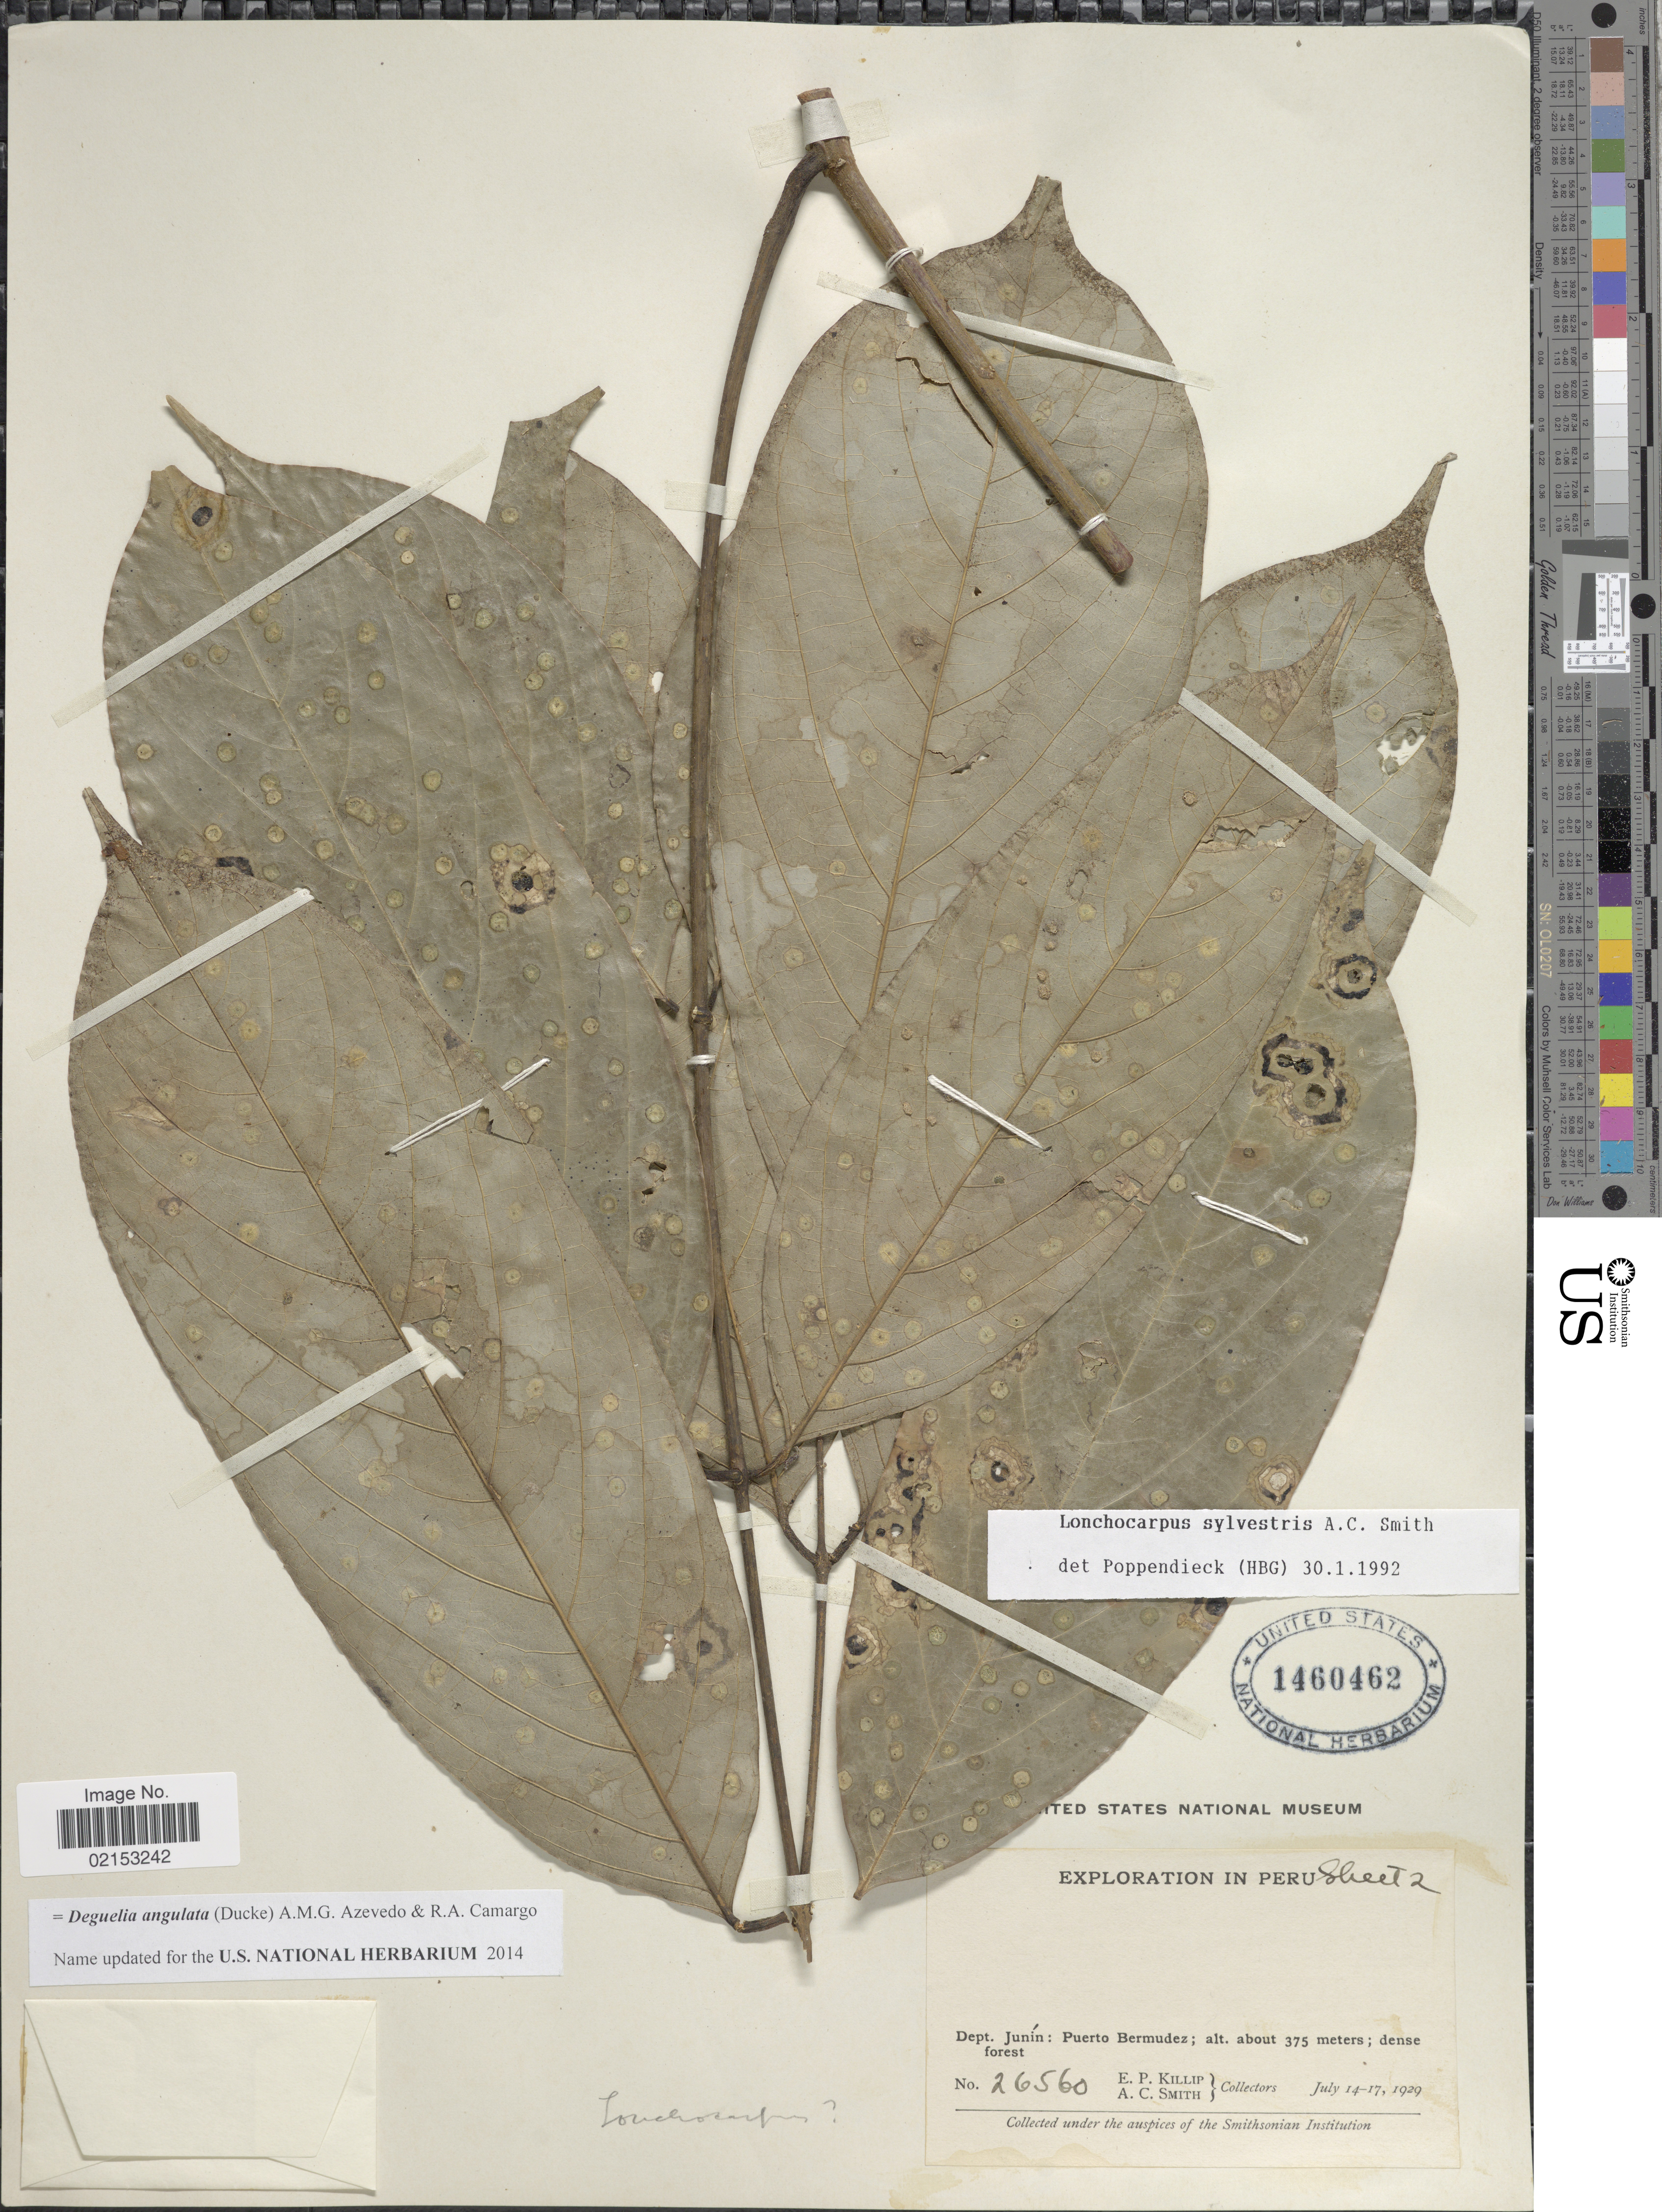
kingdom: Plantae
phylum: Tracheophyta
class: Magnoliopsida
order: Fabales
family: Fabaceae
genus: Deguelia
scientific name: Deguelia angulata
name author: (Ducke) A.M.G. Azevedo & R.A. Camargo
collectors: E. P. Killip & A. C. Smith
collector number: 26560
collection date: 1929-07-14/1929-07-17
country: Peru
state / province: Junín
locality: Puerto Bermudez.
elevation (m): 375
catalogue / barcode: US 1460462